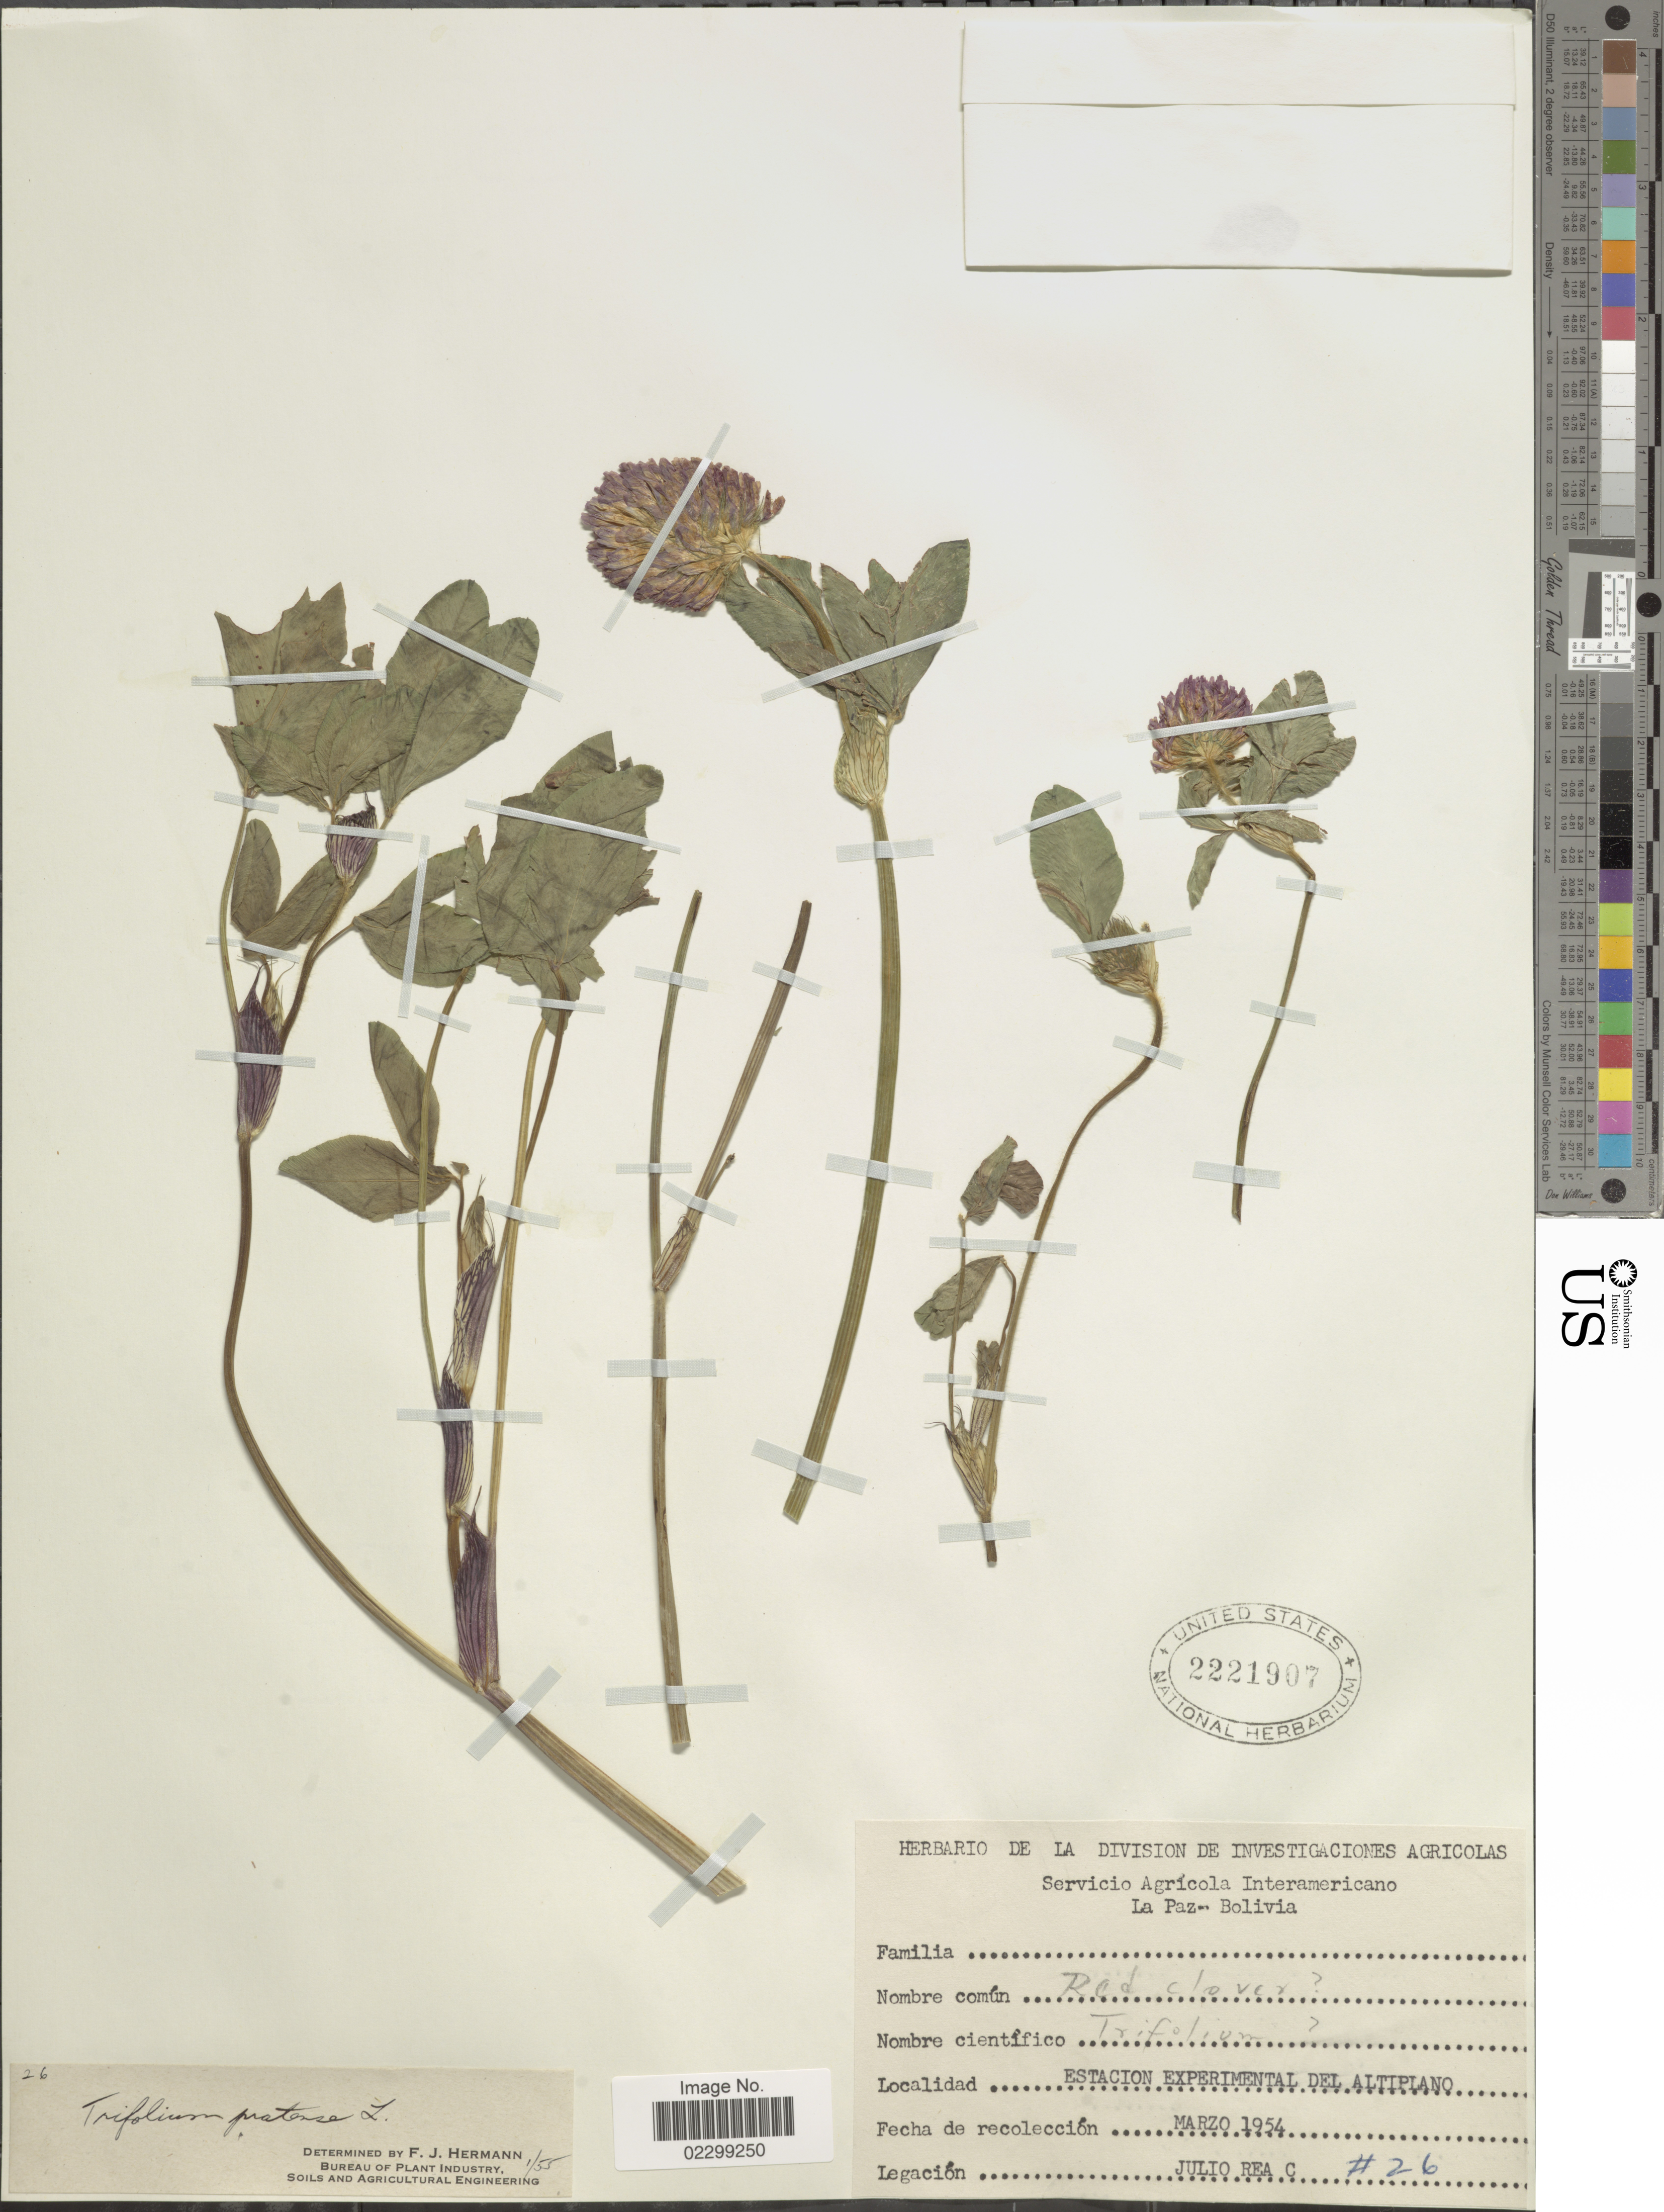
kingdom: Plantae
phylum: Tracheophyta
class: Magnoliopsida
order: Fabales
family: Fabaceae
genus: Trifolium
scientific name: Trifolium pratense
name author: L.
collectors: J. Rea C.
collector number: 26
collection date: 1954-03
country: Bolivia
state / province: La Paz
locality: Estacion Experimental del Altiplano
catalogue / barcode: US 2221907